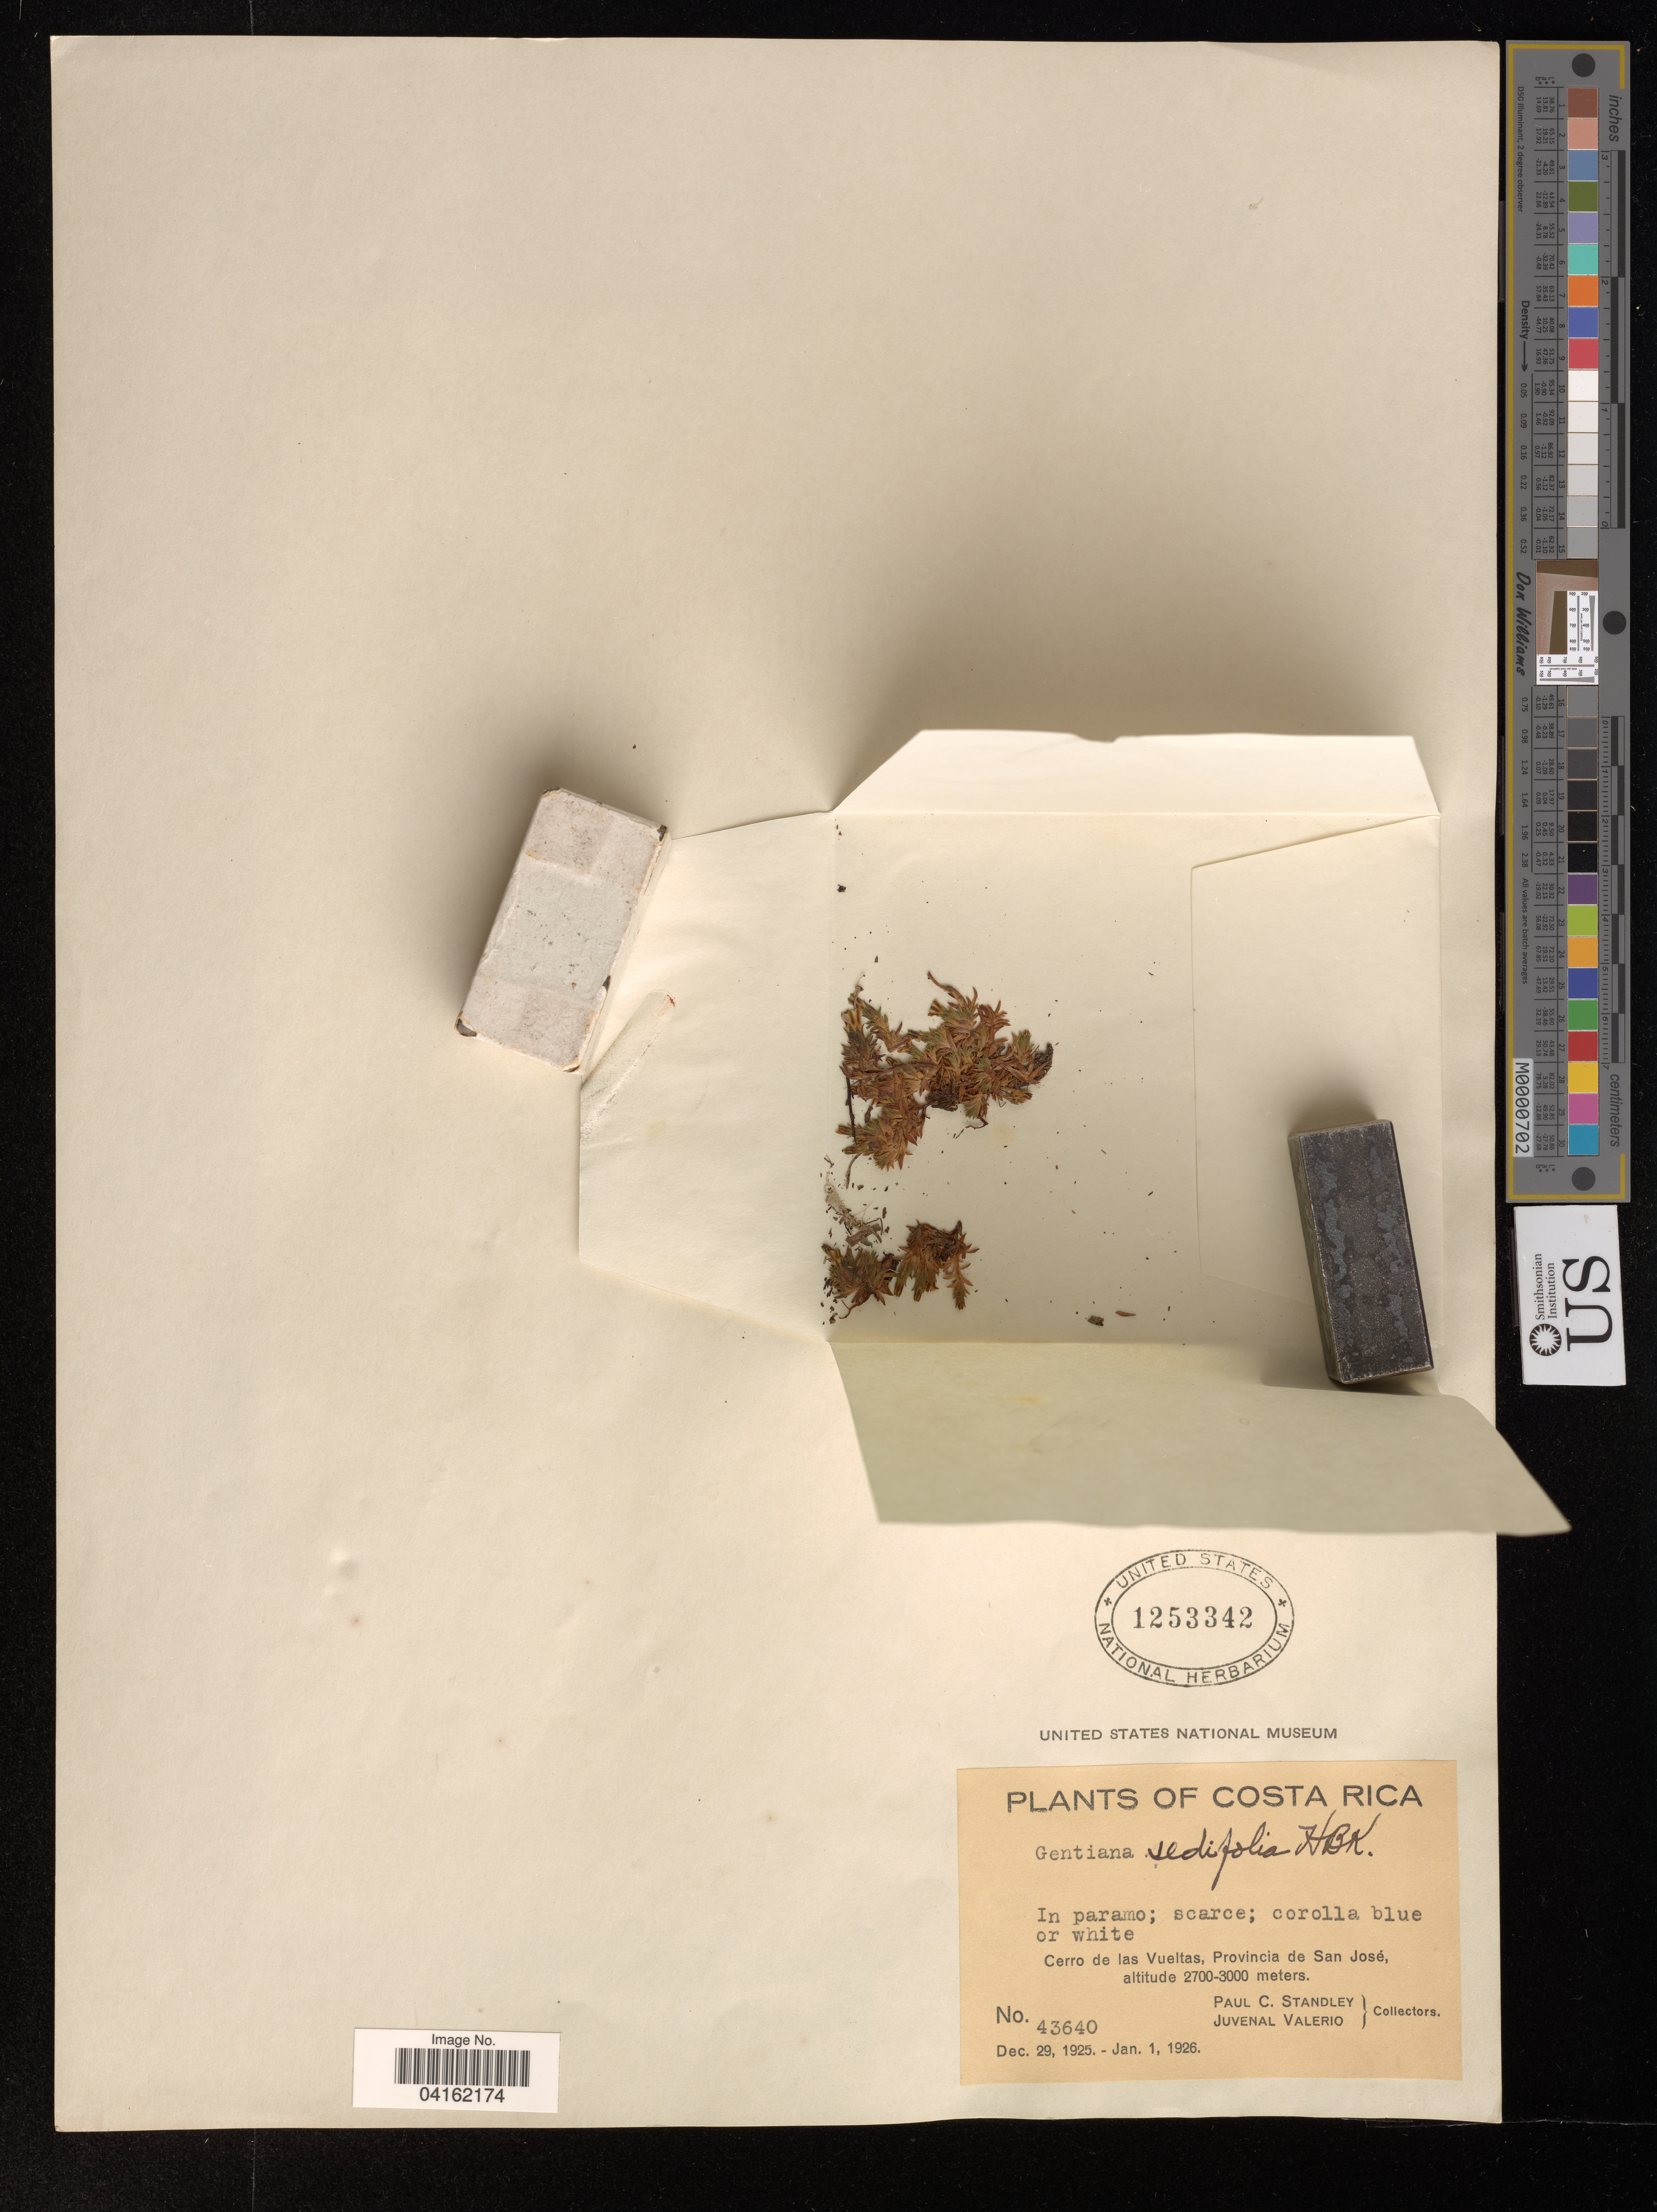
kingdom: Plantae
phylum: Tracheophyta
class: Magnoliopsida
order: Gentianales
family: Gentianaceae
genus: Gentiana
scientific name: Gentiana sedifolia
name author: Kunth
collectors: P. C. Standley & J. Valerio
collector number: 43640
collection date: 1925-12-29/1926-01-01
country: Costa Rica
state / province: San José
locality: Cerro de las Vueltas.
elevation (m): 2700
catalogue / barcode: US 1253342